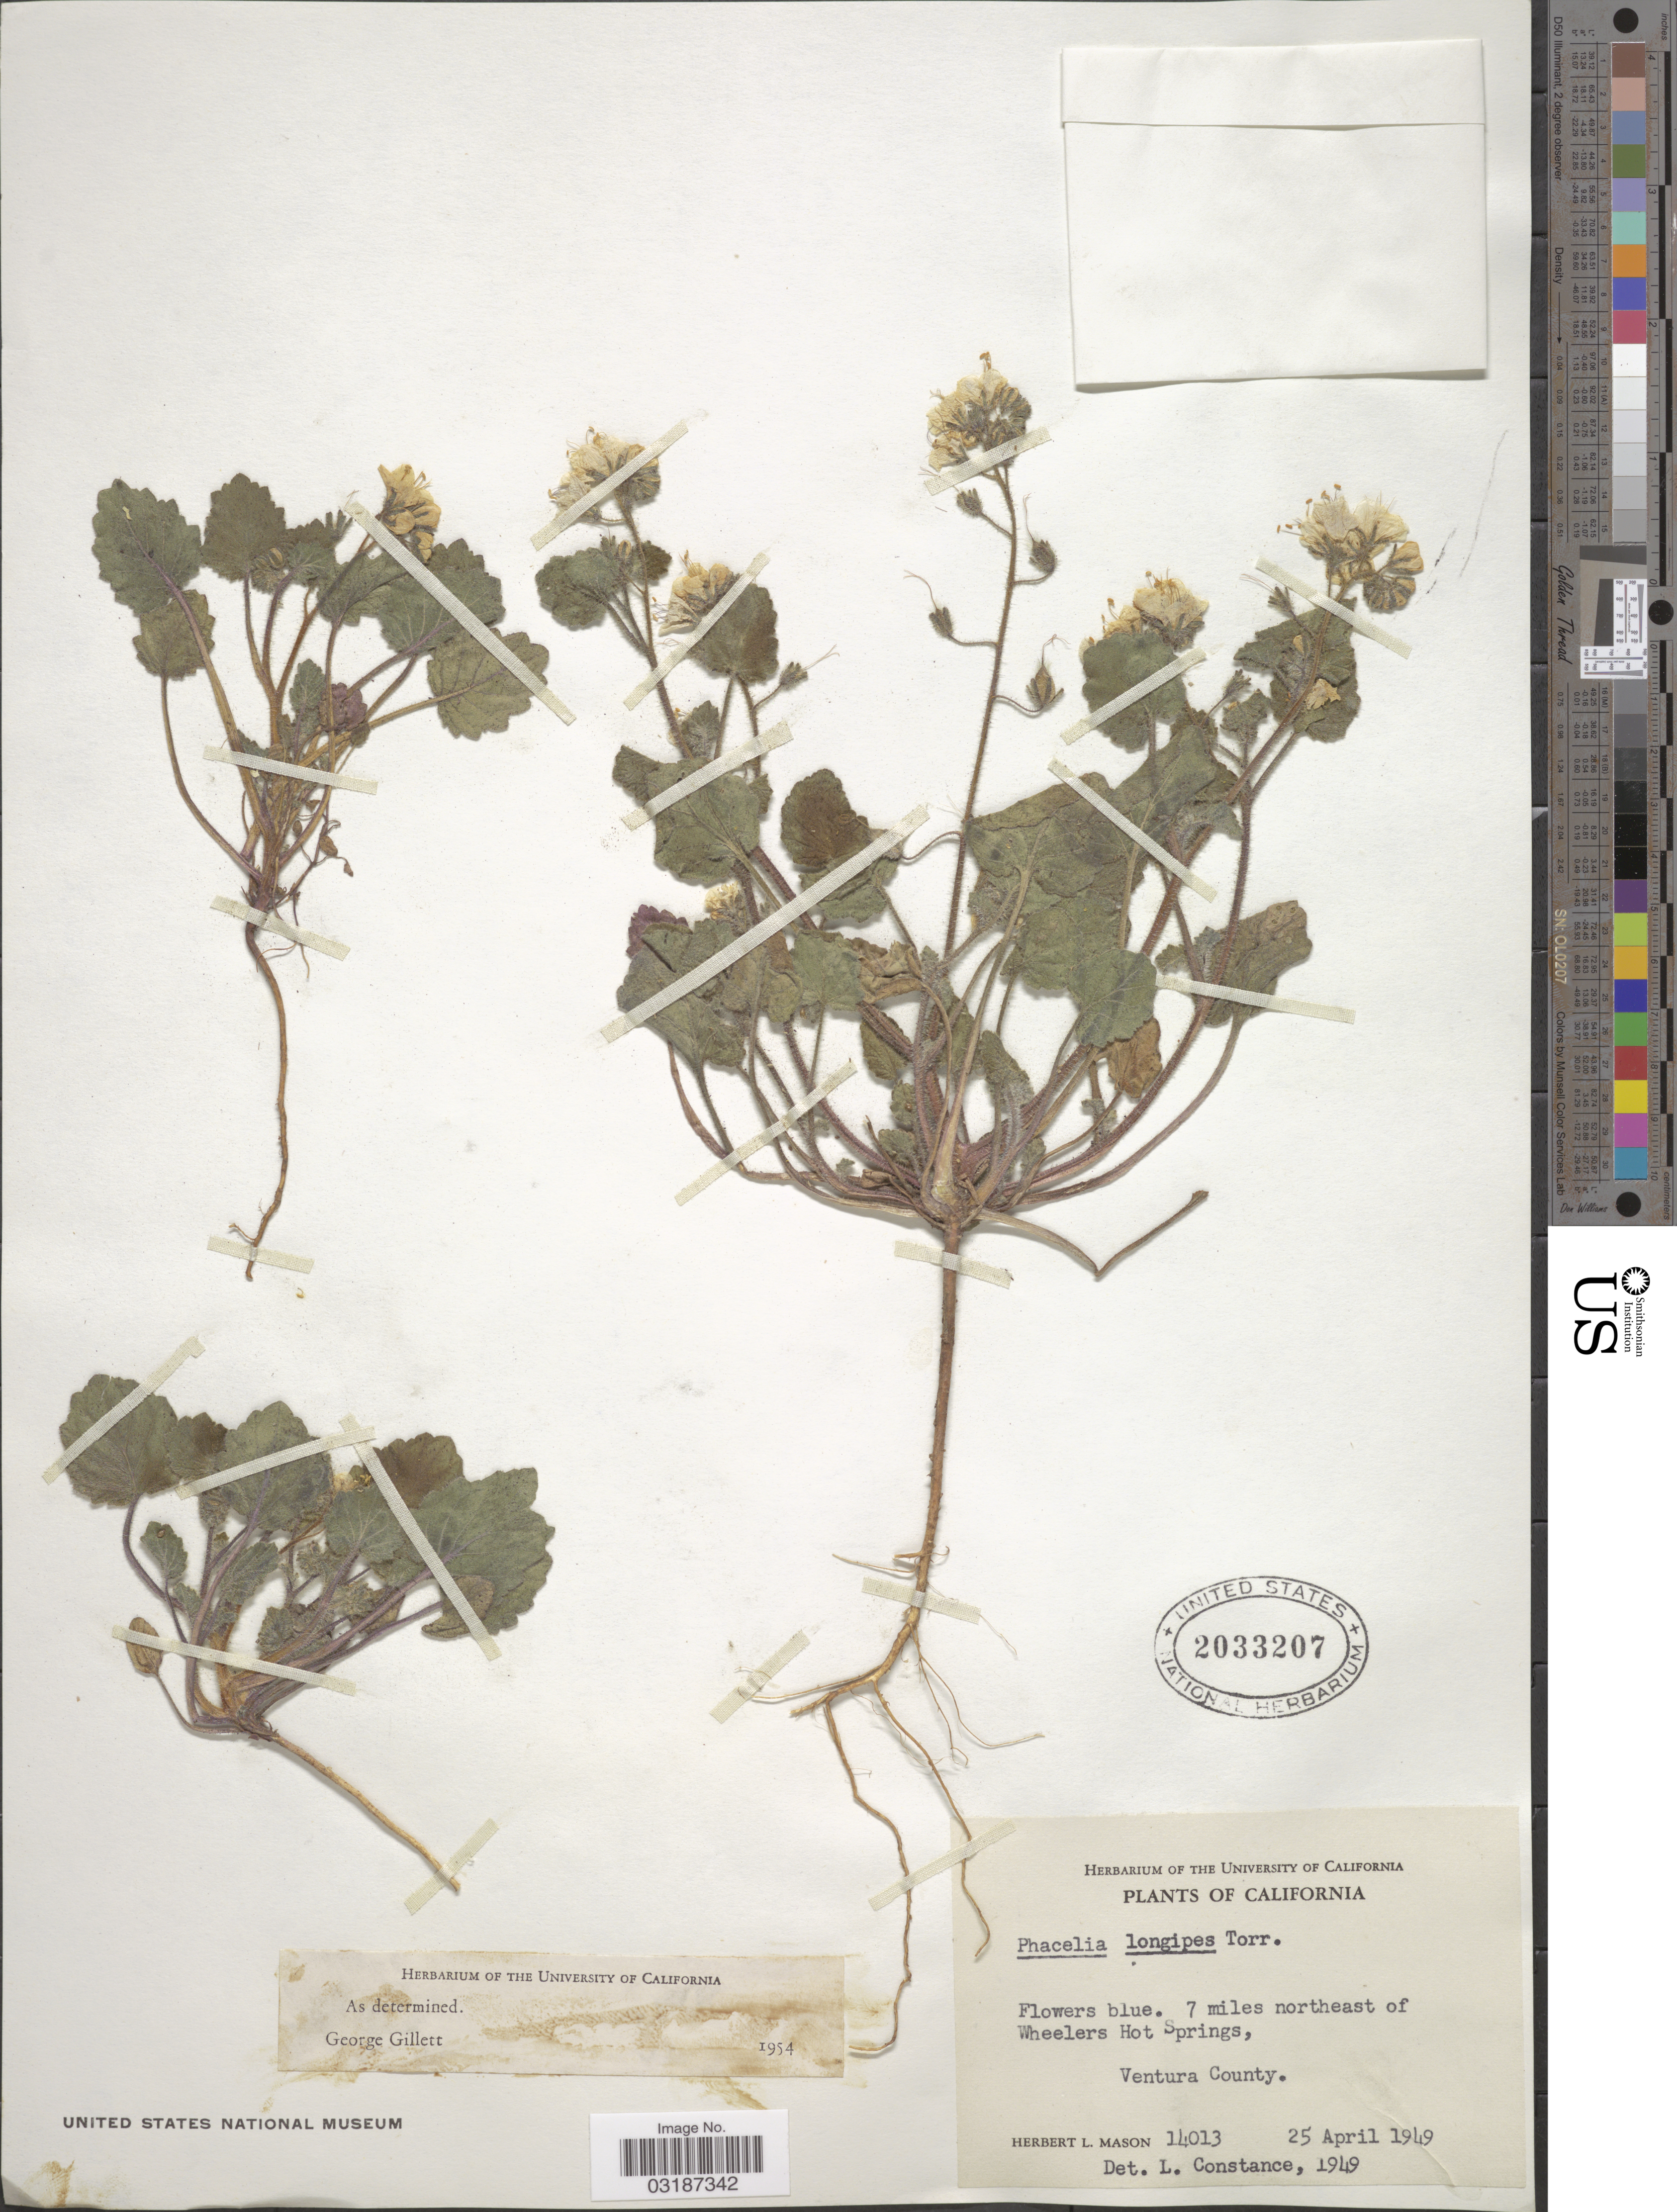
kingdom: Plantae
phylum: Tracheophyta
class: Magnoliopsida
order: Boraginales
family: Hydrophyllaceae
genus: Phacelia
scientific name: Phacelia longipes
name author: Torr. ex A. Gray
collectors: H. L. Mason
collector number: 14013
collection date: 1949-04-25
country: United States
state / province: California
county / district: Ventura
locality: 7 miles northeast of Wheelers Hot Springs, Ventura County.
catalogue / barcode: US 2033207